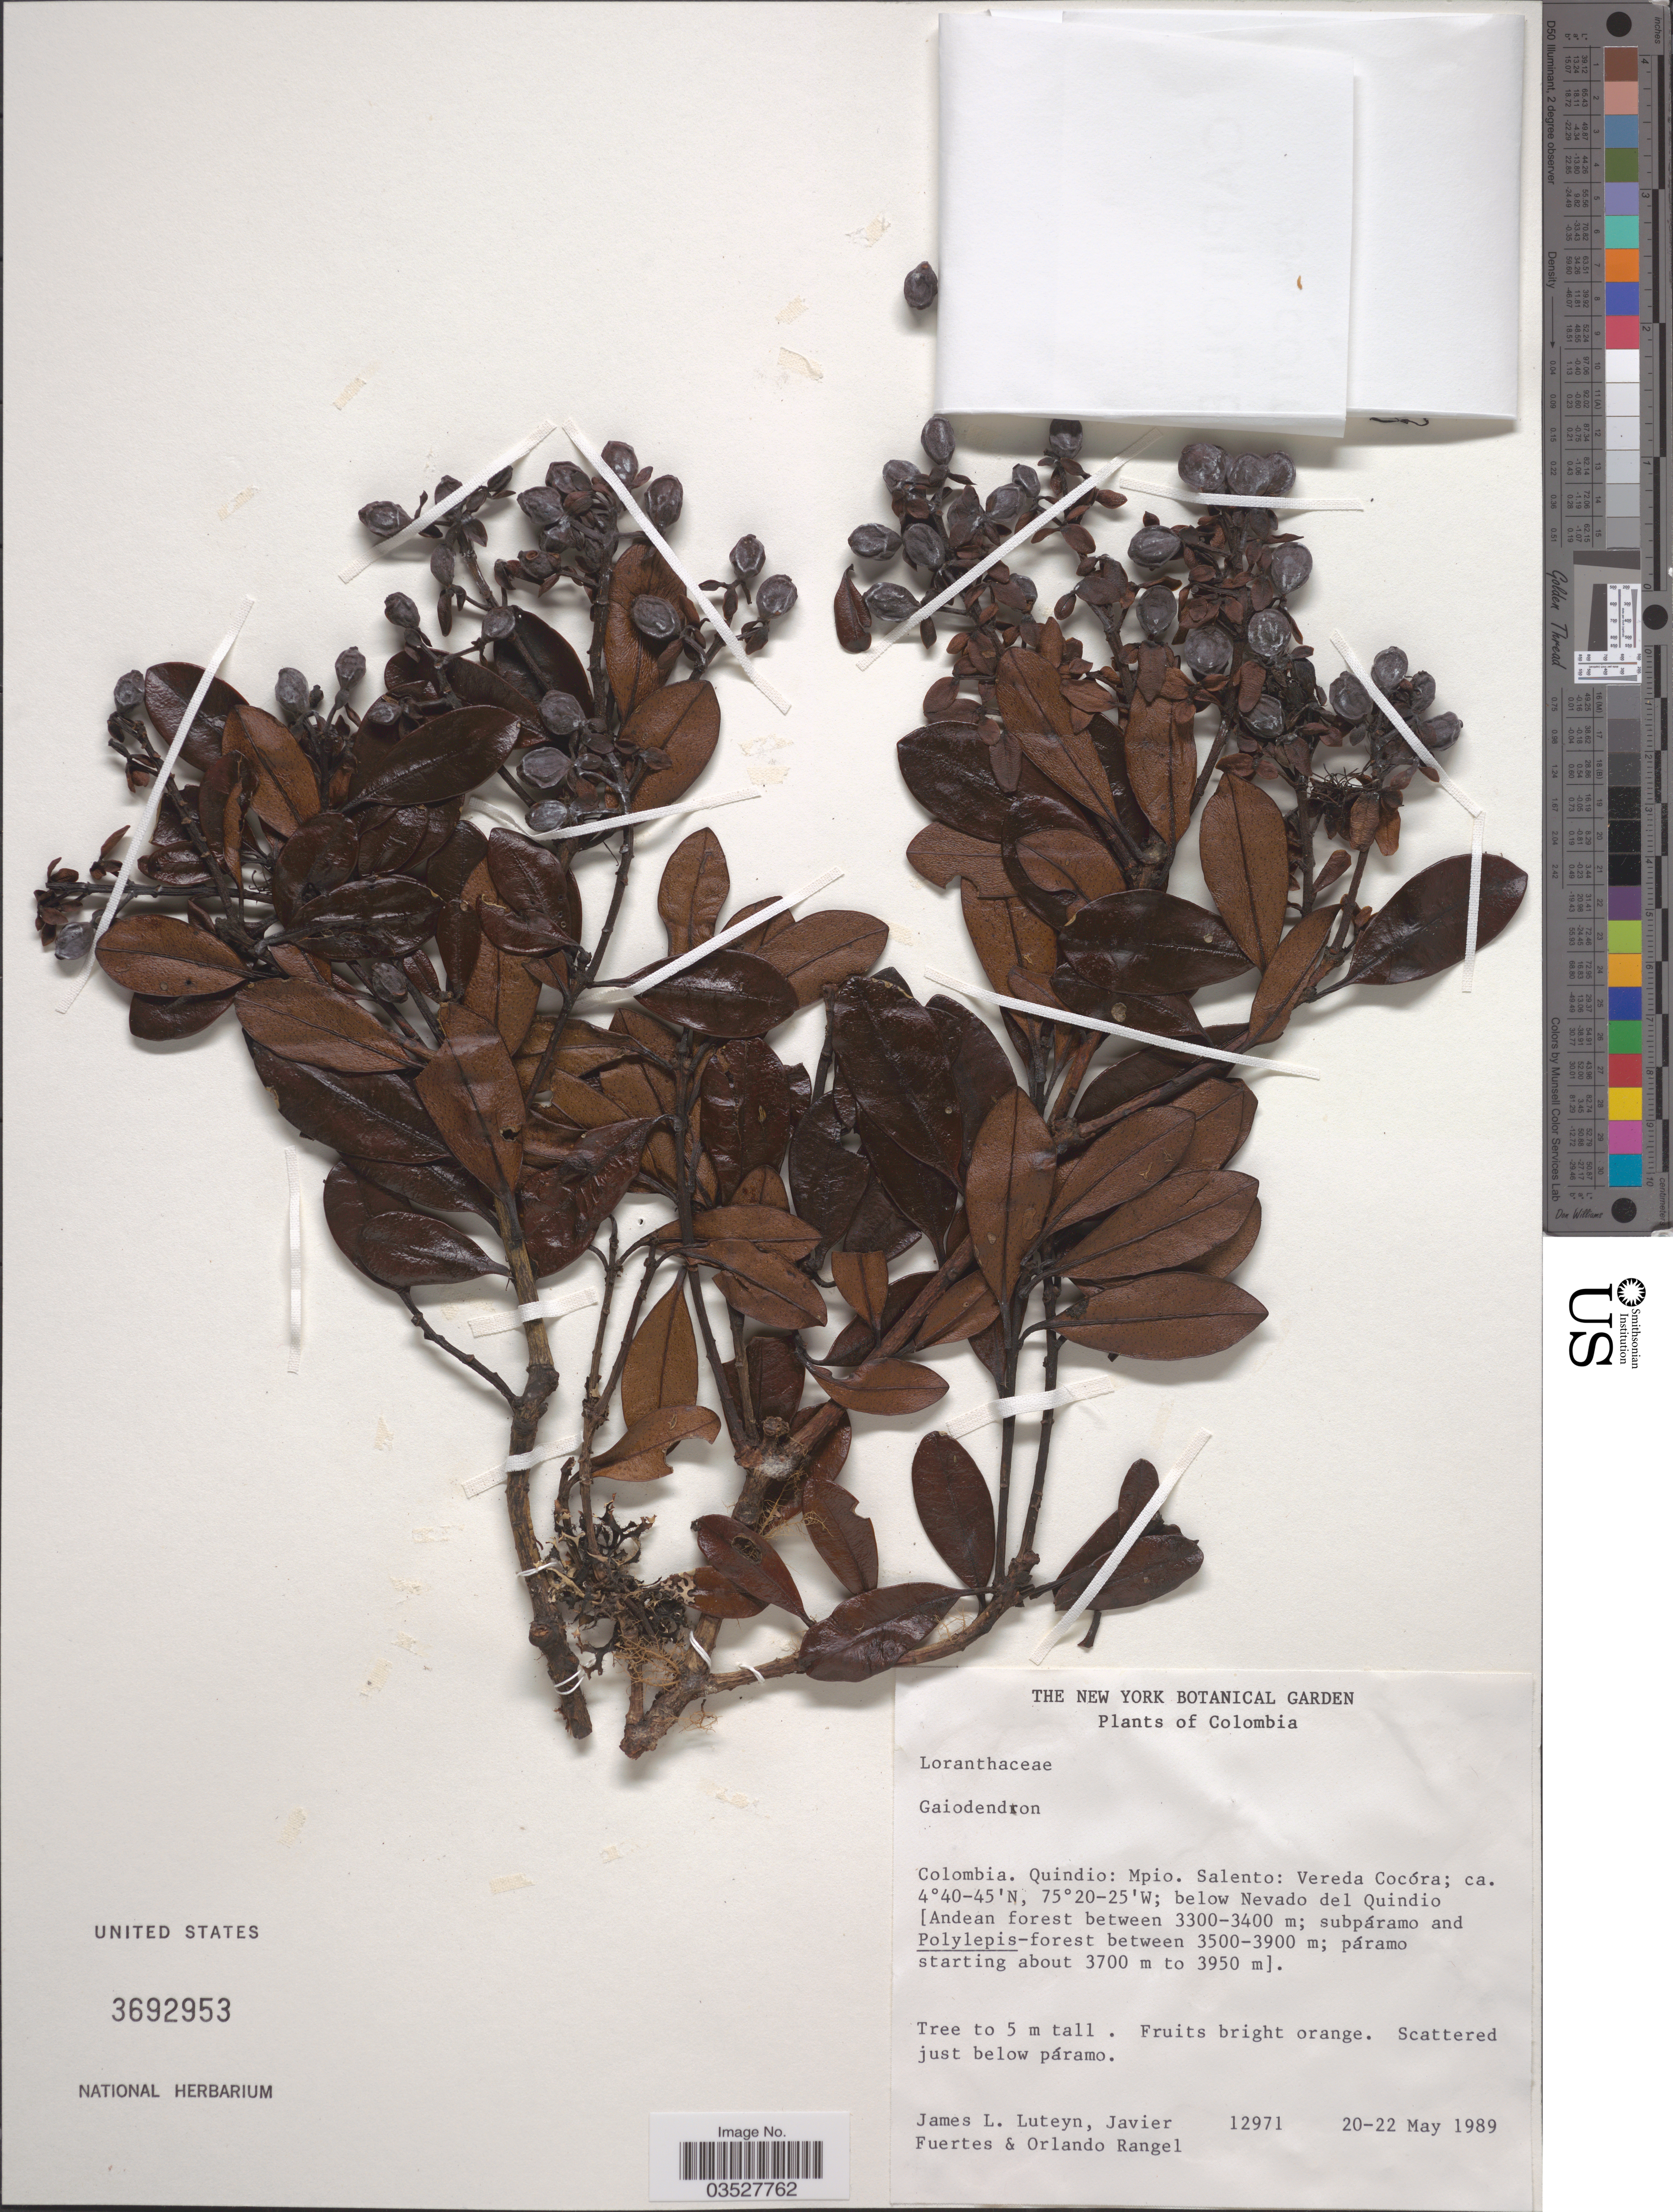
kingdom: Plantae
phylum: Tracheophyta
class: Magnoliopsida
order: Santalales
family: Loranthaceae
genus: Gaiadendron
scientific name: Gaiadendron sp.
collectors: J. Luteyn, J. Fuertes & O. Rangel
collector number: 12971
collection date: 1989-05-20/1989-05-22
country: Colombia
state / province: Quindío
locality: Mpio. Salento: Vereda Cocóra; below Nevado del Quindio.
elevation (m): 3300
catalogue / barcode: US 3692953